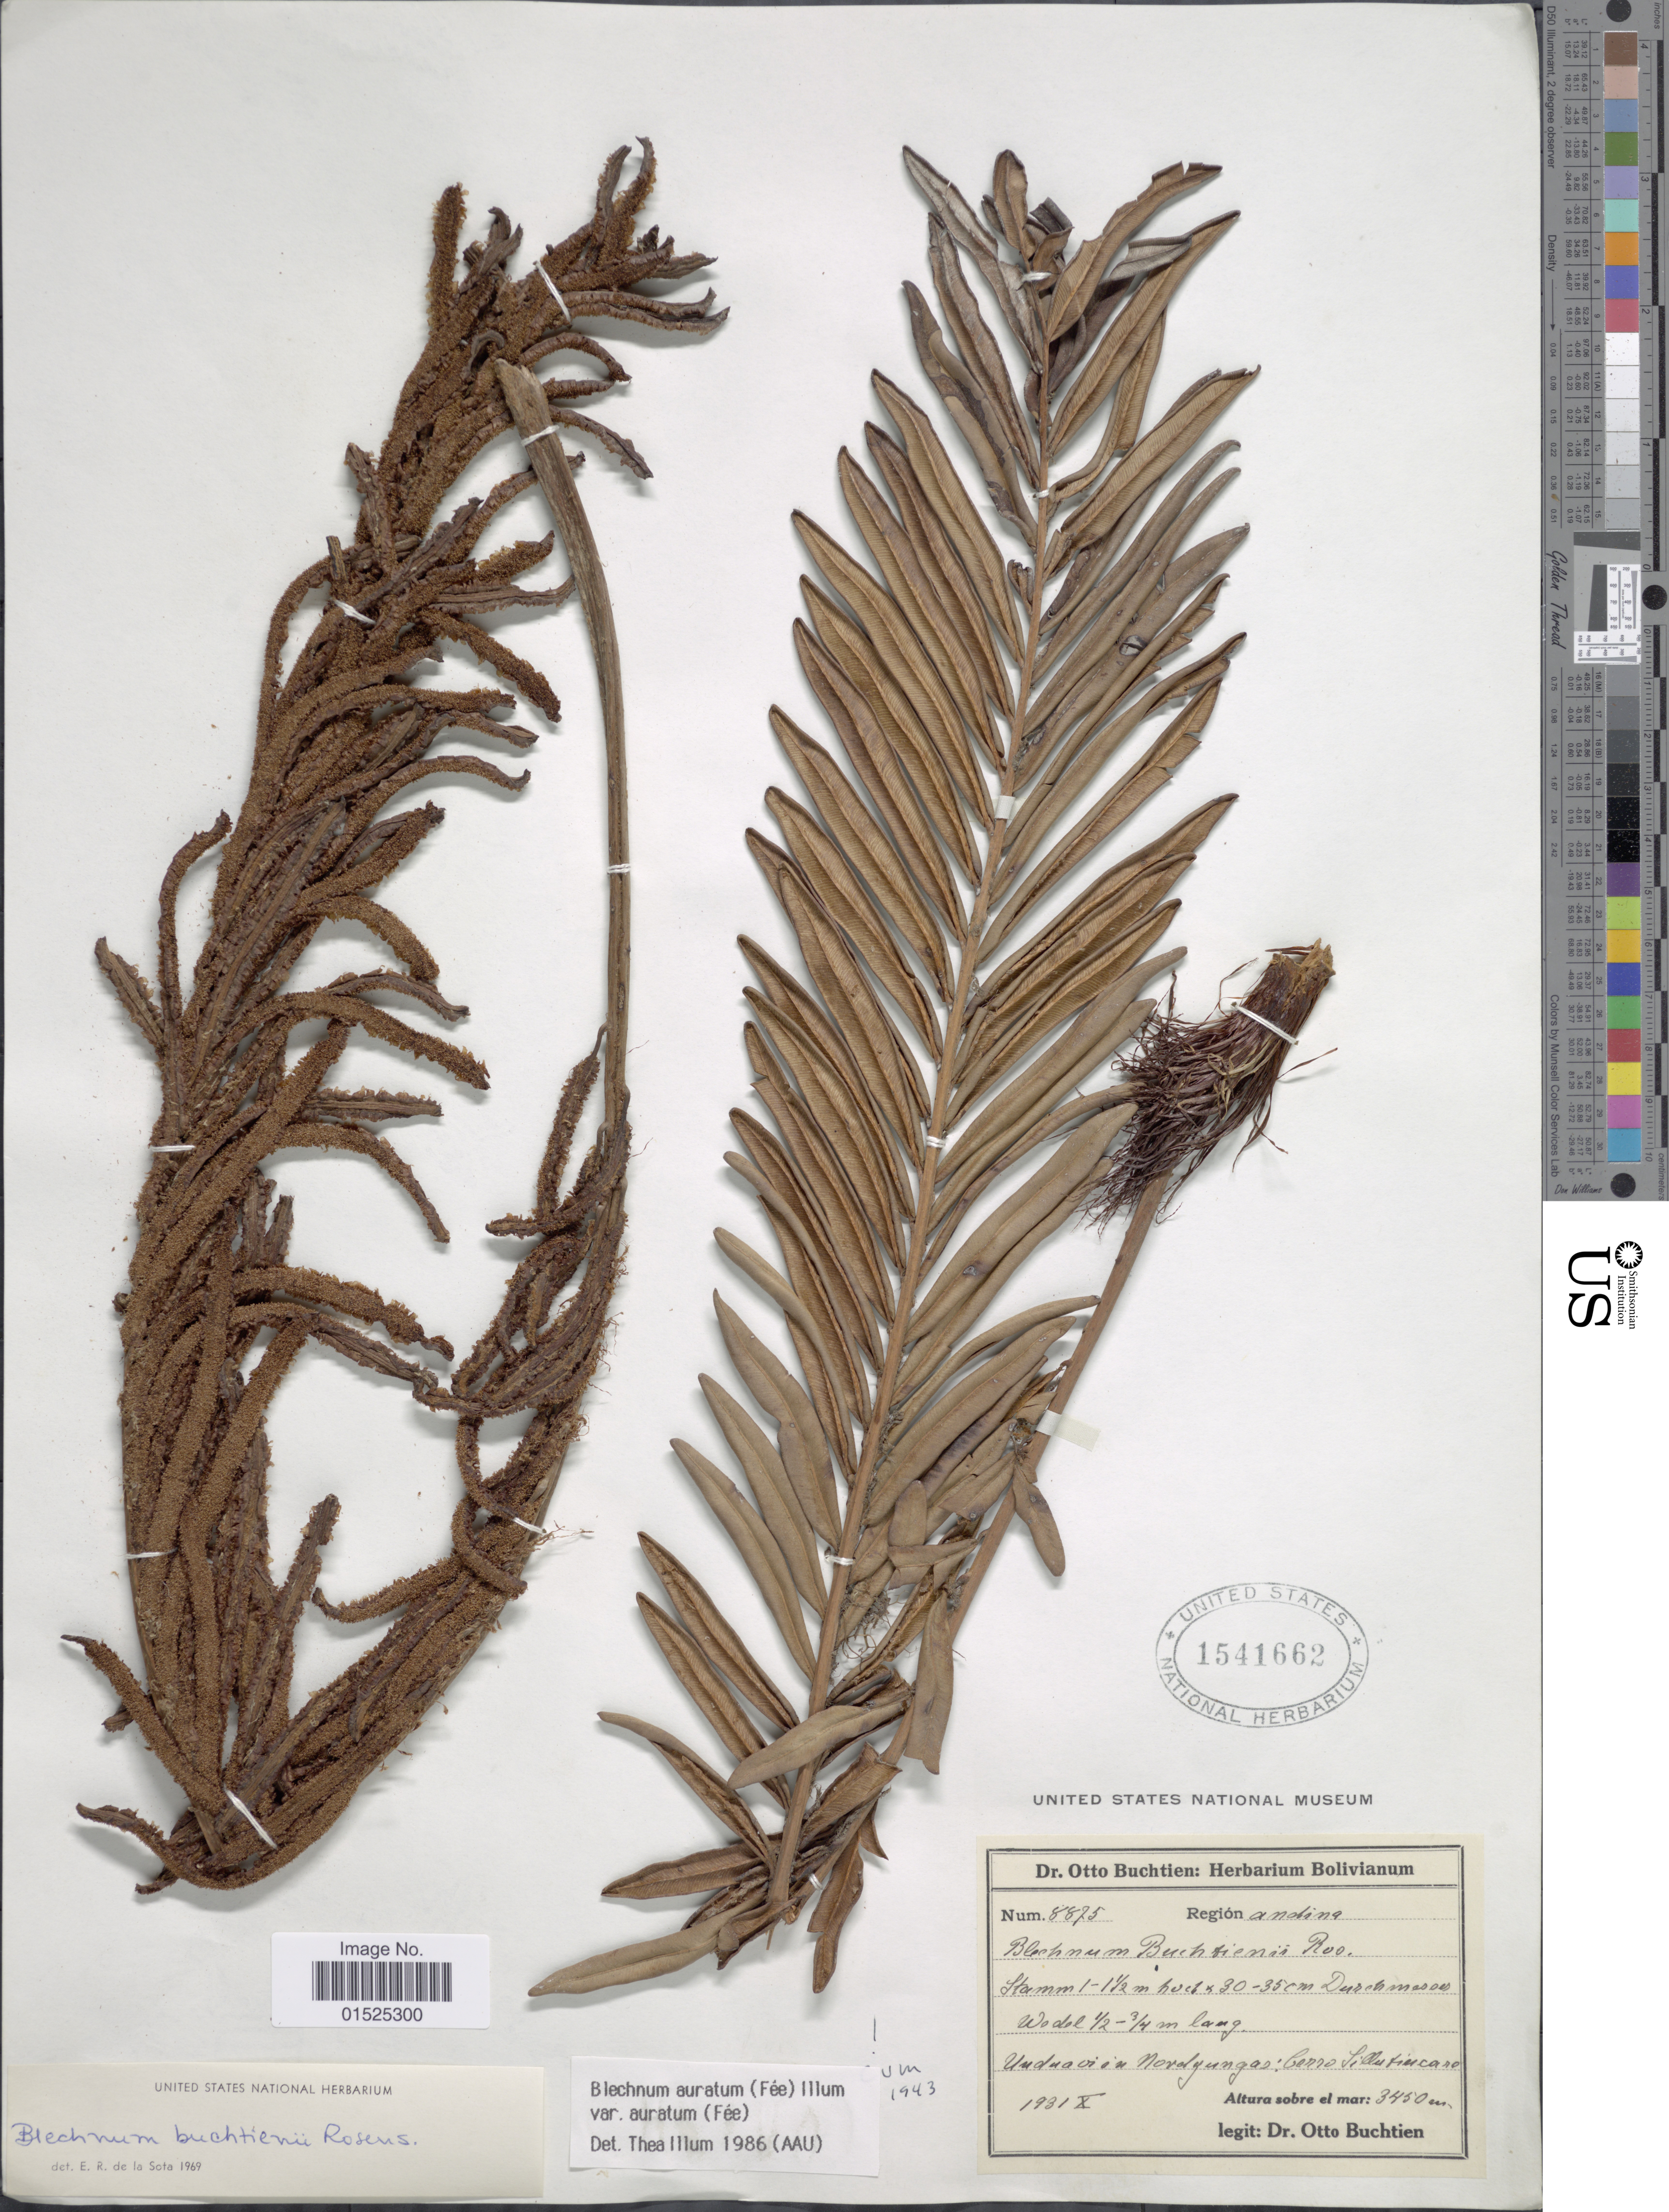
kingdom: Plantae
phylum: Tracheophyta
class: Polypodiopsida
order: Polypodiales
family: Blechnaceae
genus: Blechnum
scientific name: Blechnum auratum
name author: (Fée) R.M. Tryon & Stolze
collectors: O. Buchtien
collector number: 8875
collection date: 1931-10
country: Bolivia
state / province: La Paz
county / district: Nor Yungas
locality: Region Andina, Unduavi, Cerro Sillutincara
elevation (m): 3450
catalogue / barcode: US 1541662